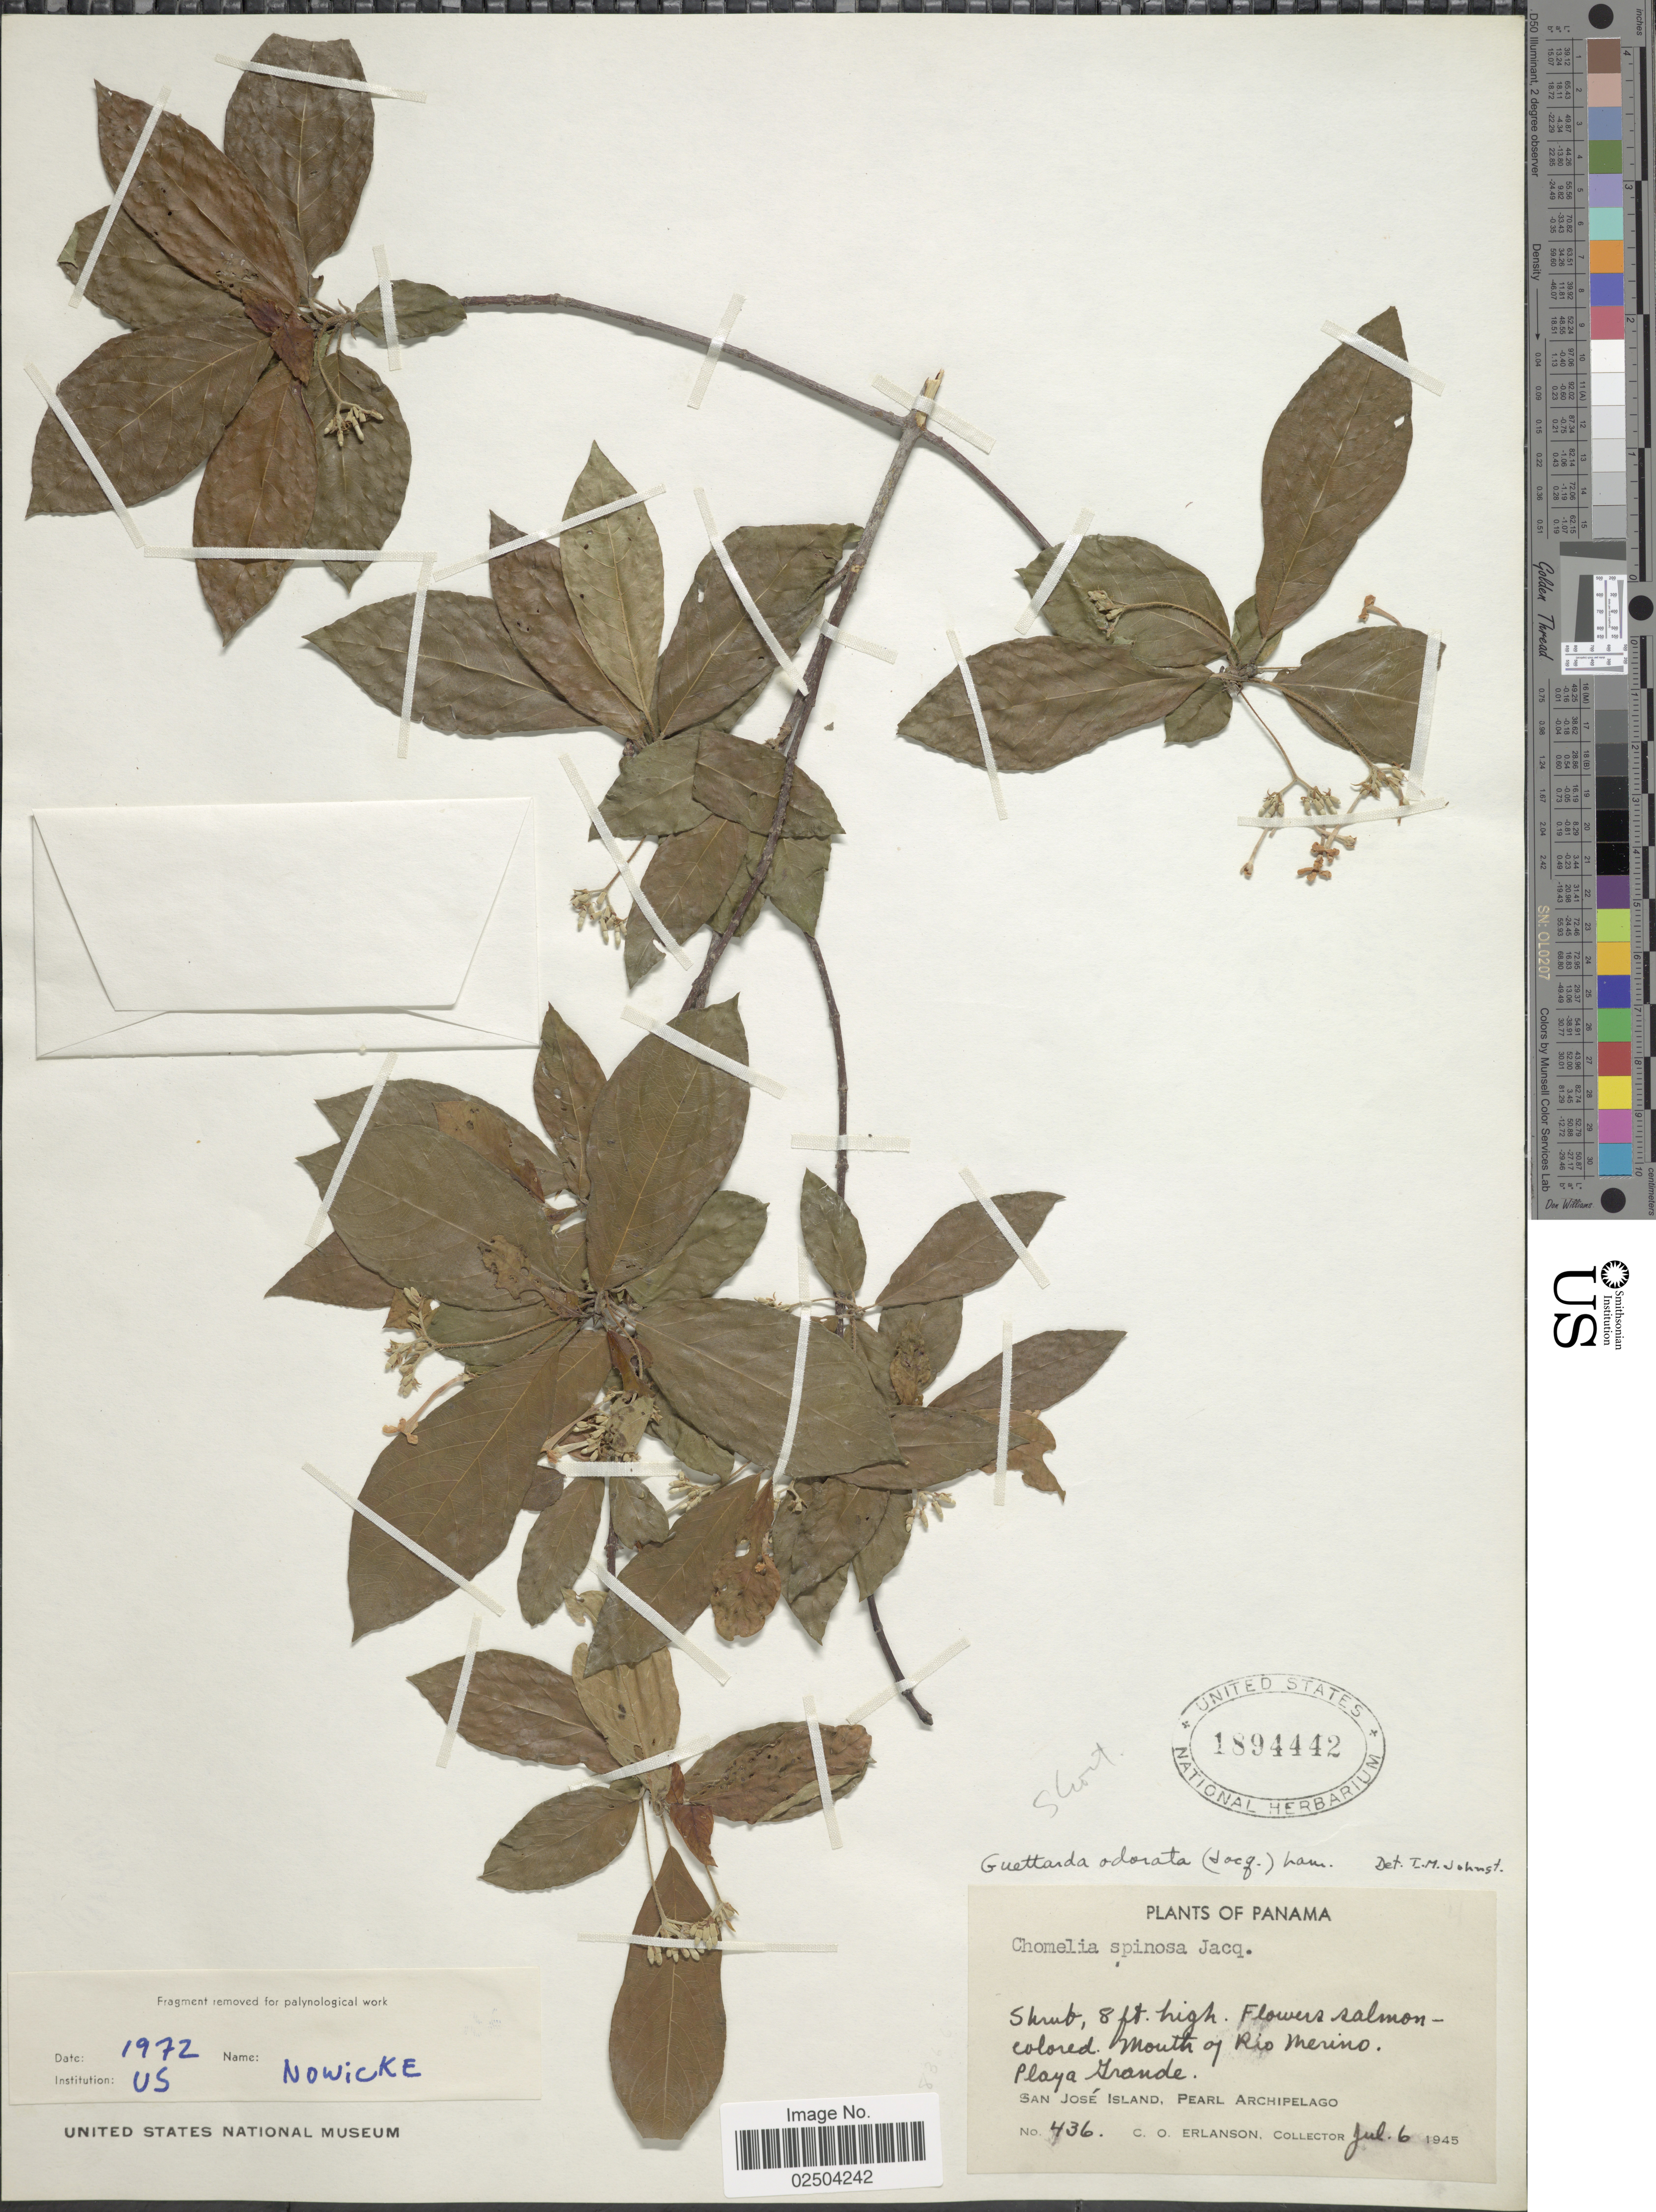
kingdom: Plantae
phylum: Tracheophyta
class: Magnoliopsida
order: Gentianales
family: Rubiaceae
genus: Guettarda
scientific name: Guettarda odorata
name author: (Jacq.) Lam.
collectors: C. O. Erlanson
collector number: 436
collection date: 1945-07-06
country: Panama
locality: San Jose Island, Pearl Archipelago, Mouth of Rio Merino, Playa Grande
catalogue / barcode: US 1894442